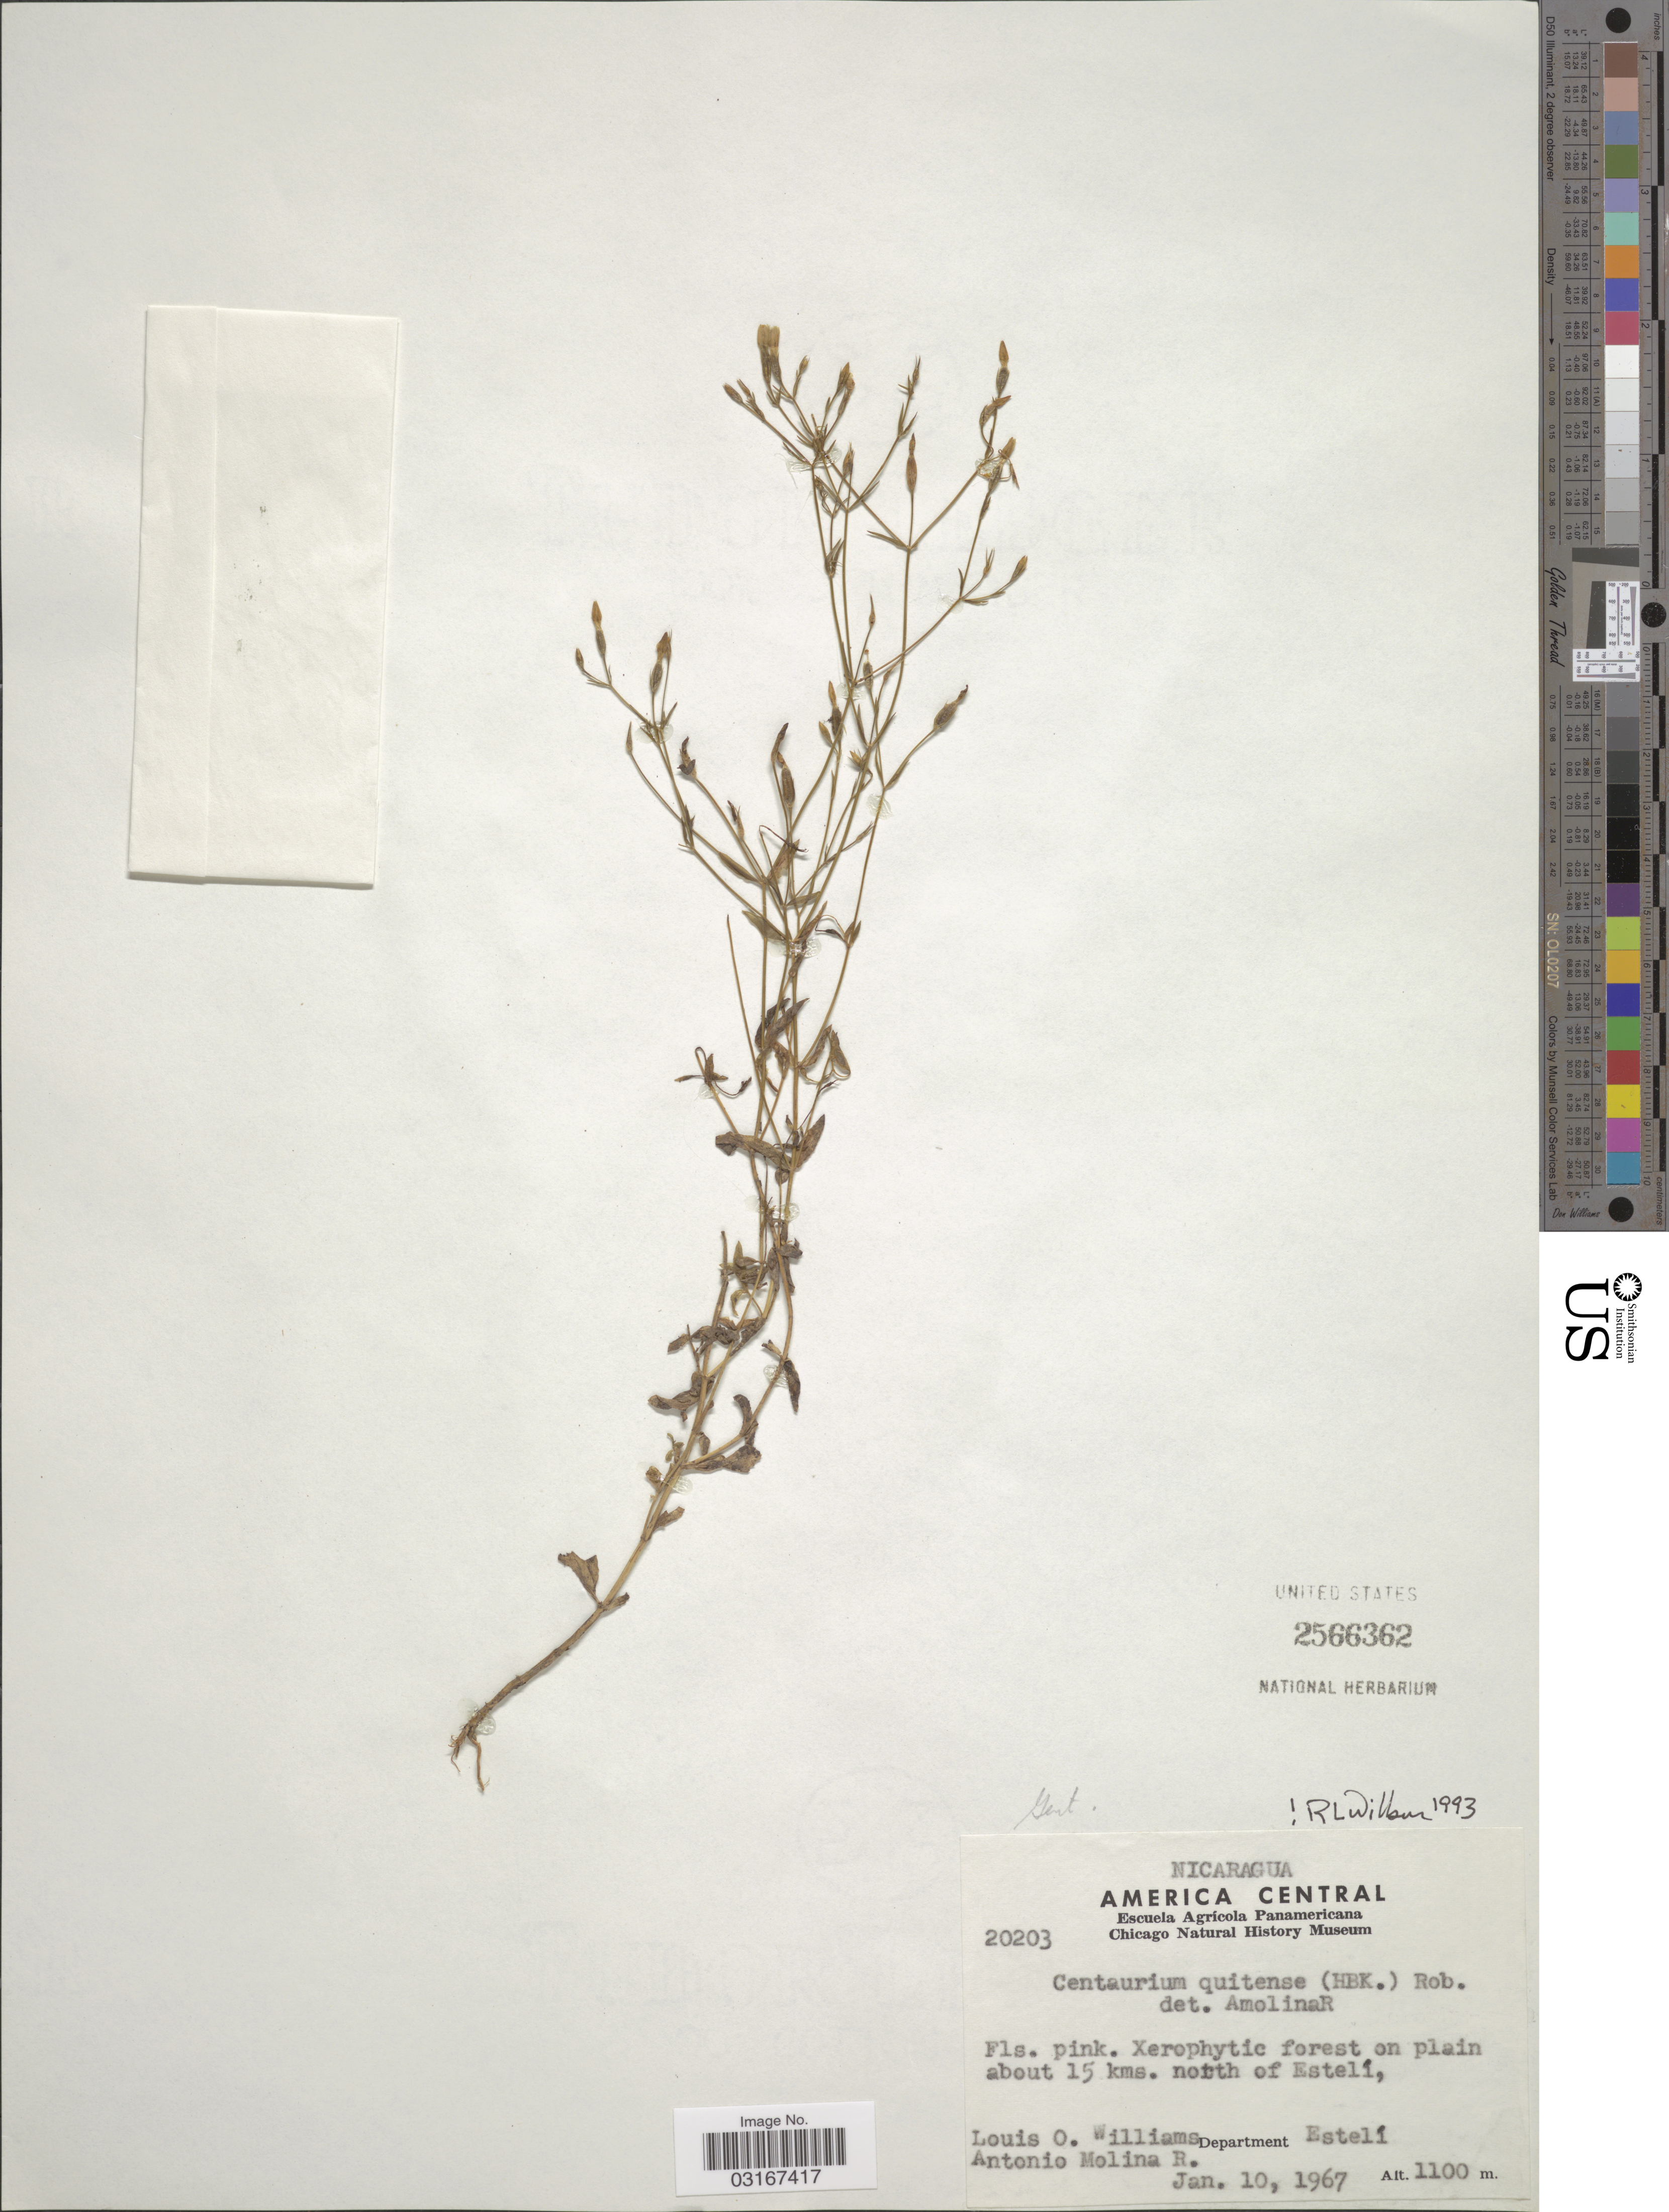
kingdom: Plantae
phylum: Tracheophyta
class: Magnoliopsida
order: Gentianales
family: Gentianaceae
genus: Centaurium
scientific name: Centaurium quitense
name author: (Kunth) B.L. Rob.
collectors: L. O. Williams & A. Molina R.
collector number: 20203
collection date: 1967-01-10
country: Nicaragua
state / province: Esteli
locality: Xerophytic forest on plain about 15 kms. north of Estelí, Department Estelí.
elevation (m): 1100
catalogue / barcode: US 2566362